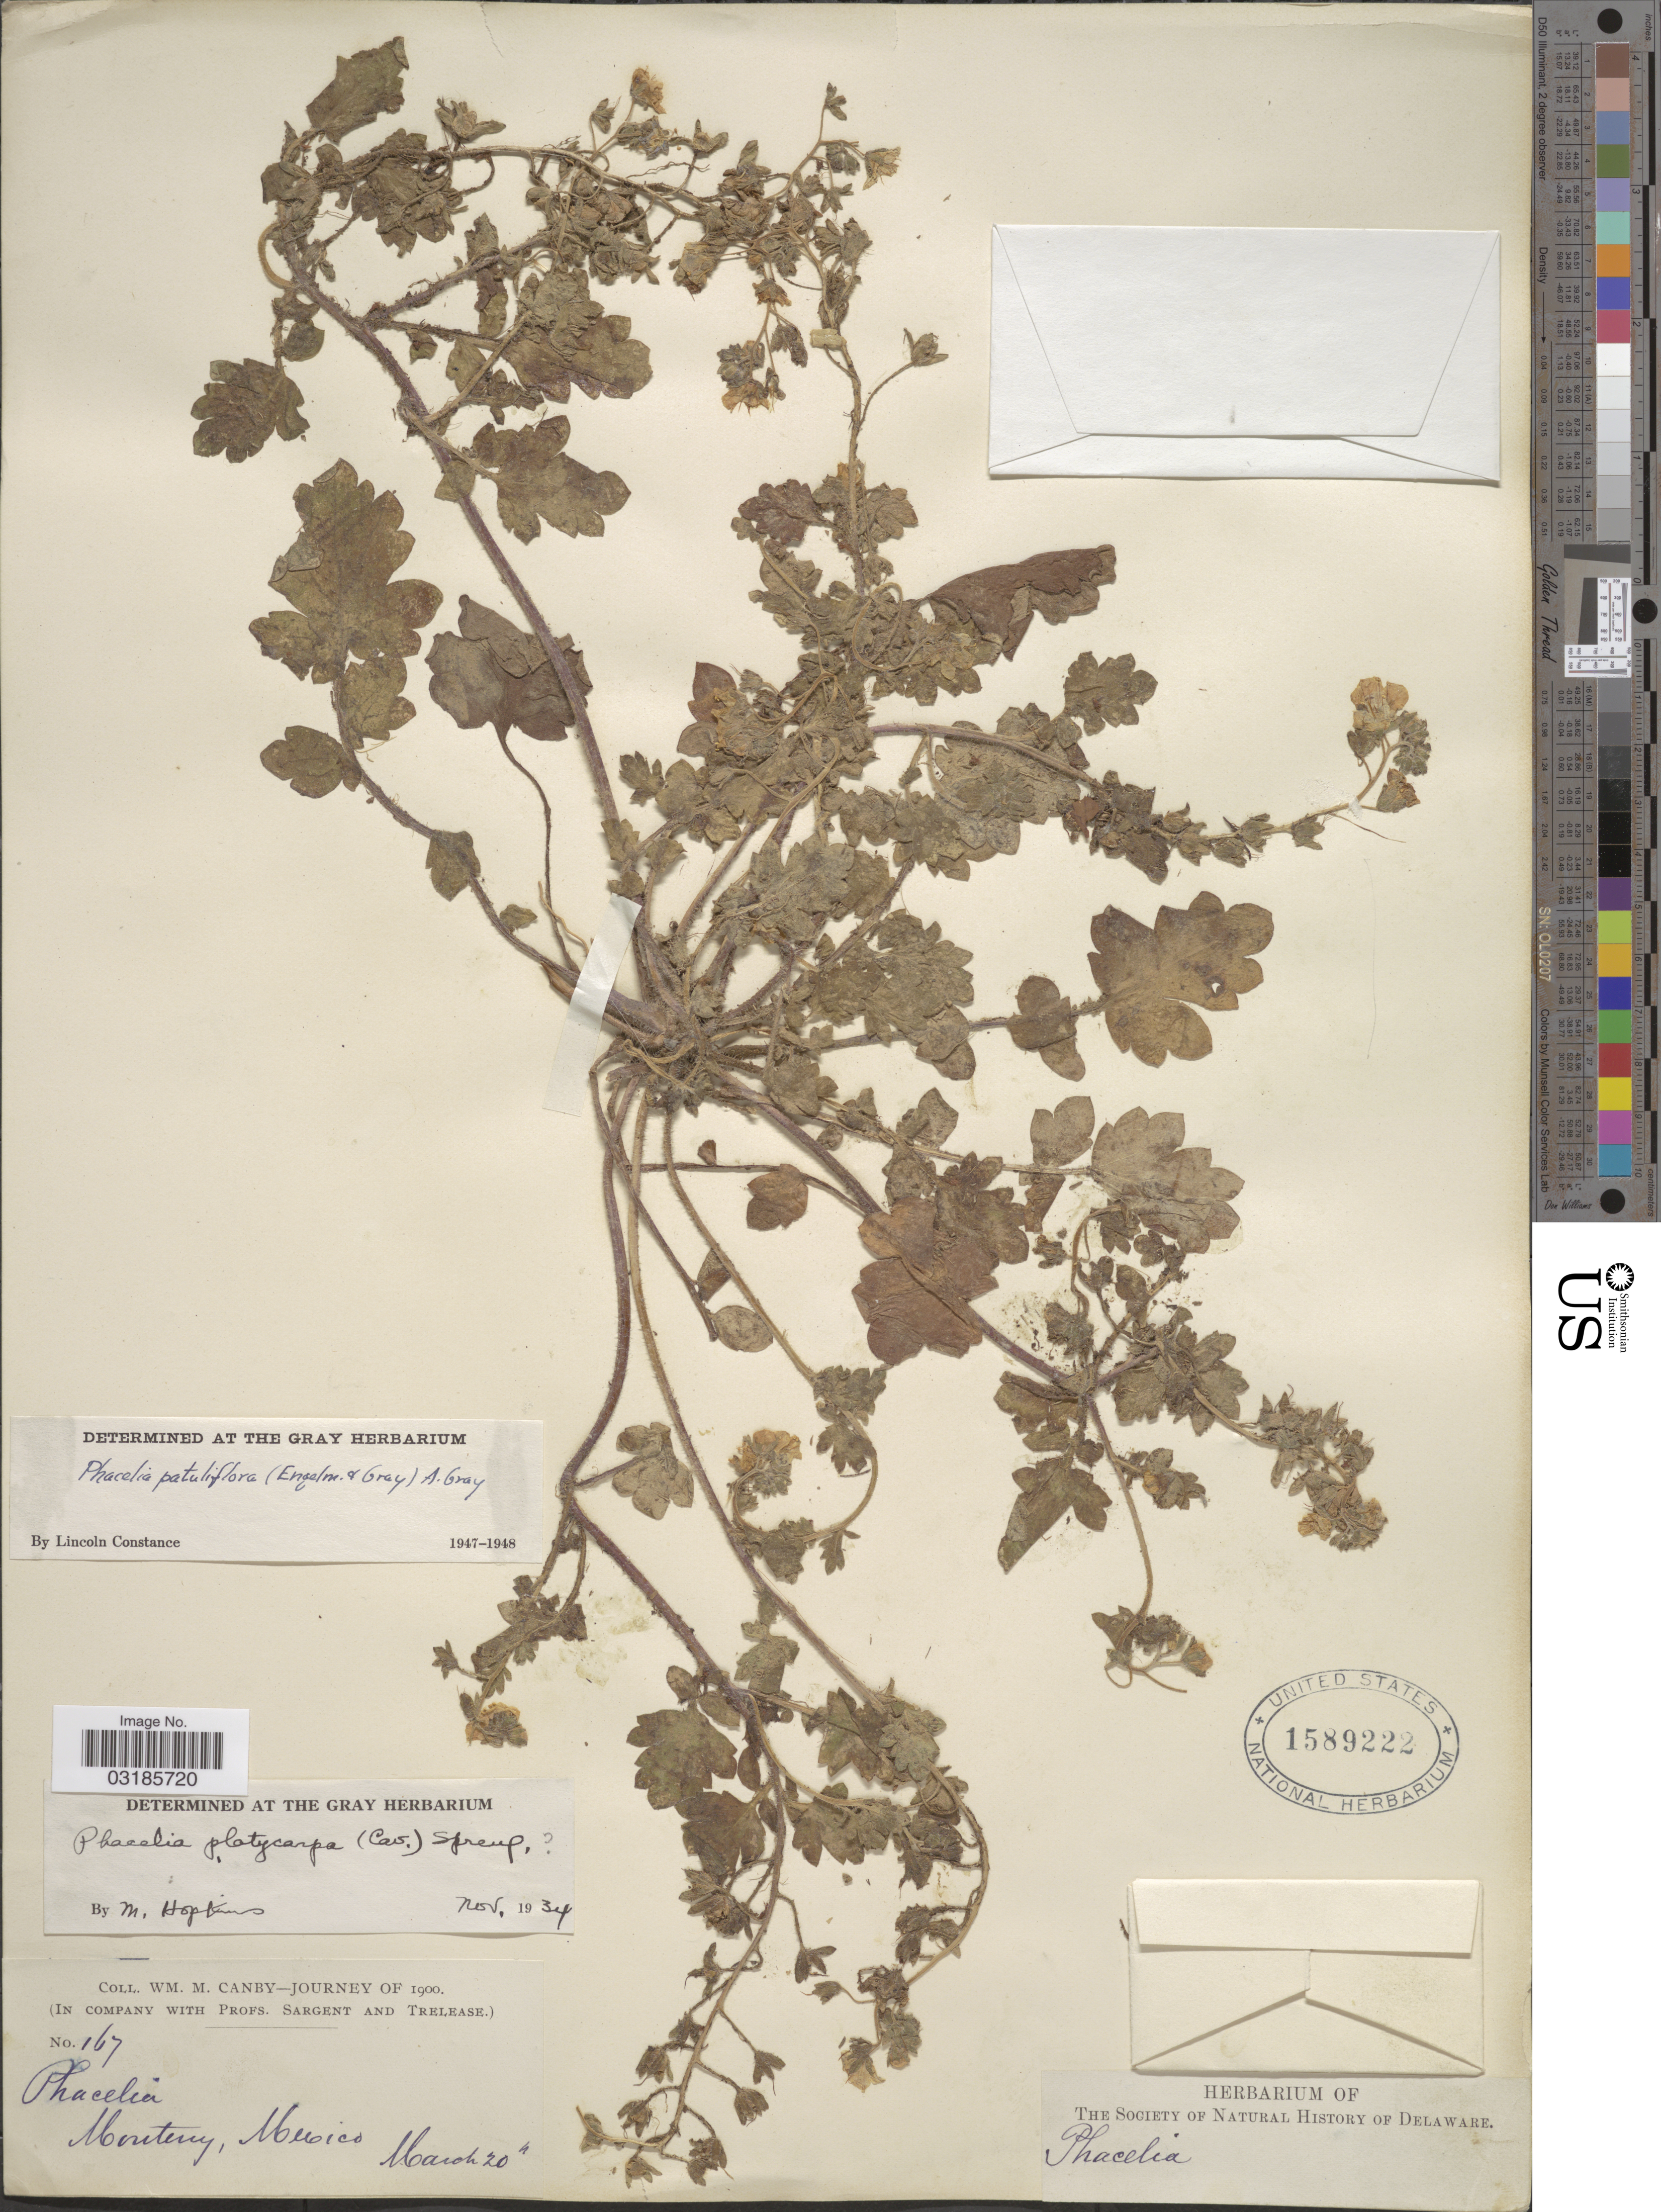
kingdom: Plantae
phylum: Tracheophyta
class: Magnoliopsida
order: Boraginales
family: Hydrophyllaceae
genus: Phacelia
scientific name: Phacelia patuliflora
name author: (Engelm. & A. Gray) A. Gray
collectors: W. M. Canby, Prof. Sargent & Prof. Trelease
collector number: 167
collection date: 1900-03-20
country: Mexico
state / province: México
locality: Monterey.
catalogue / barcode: US 1589222